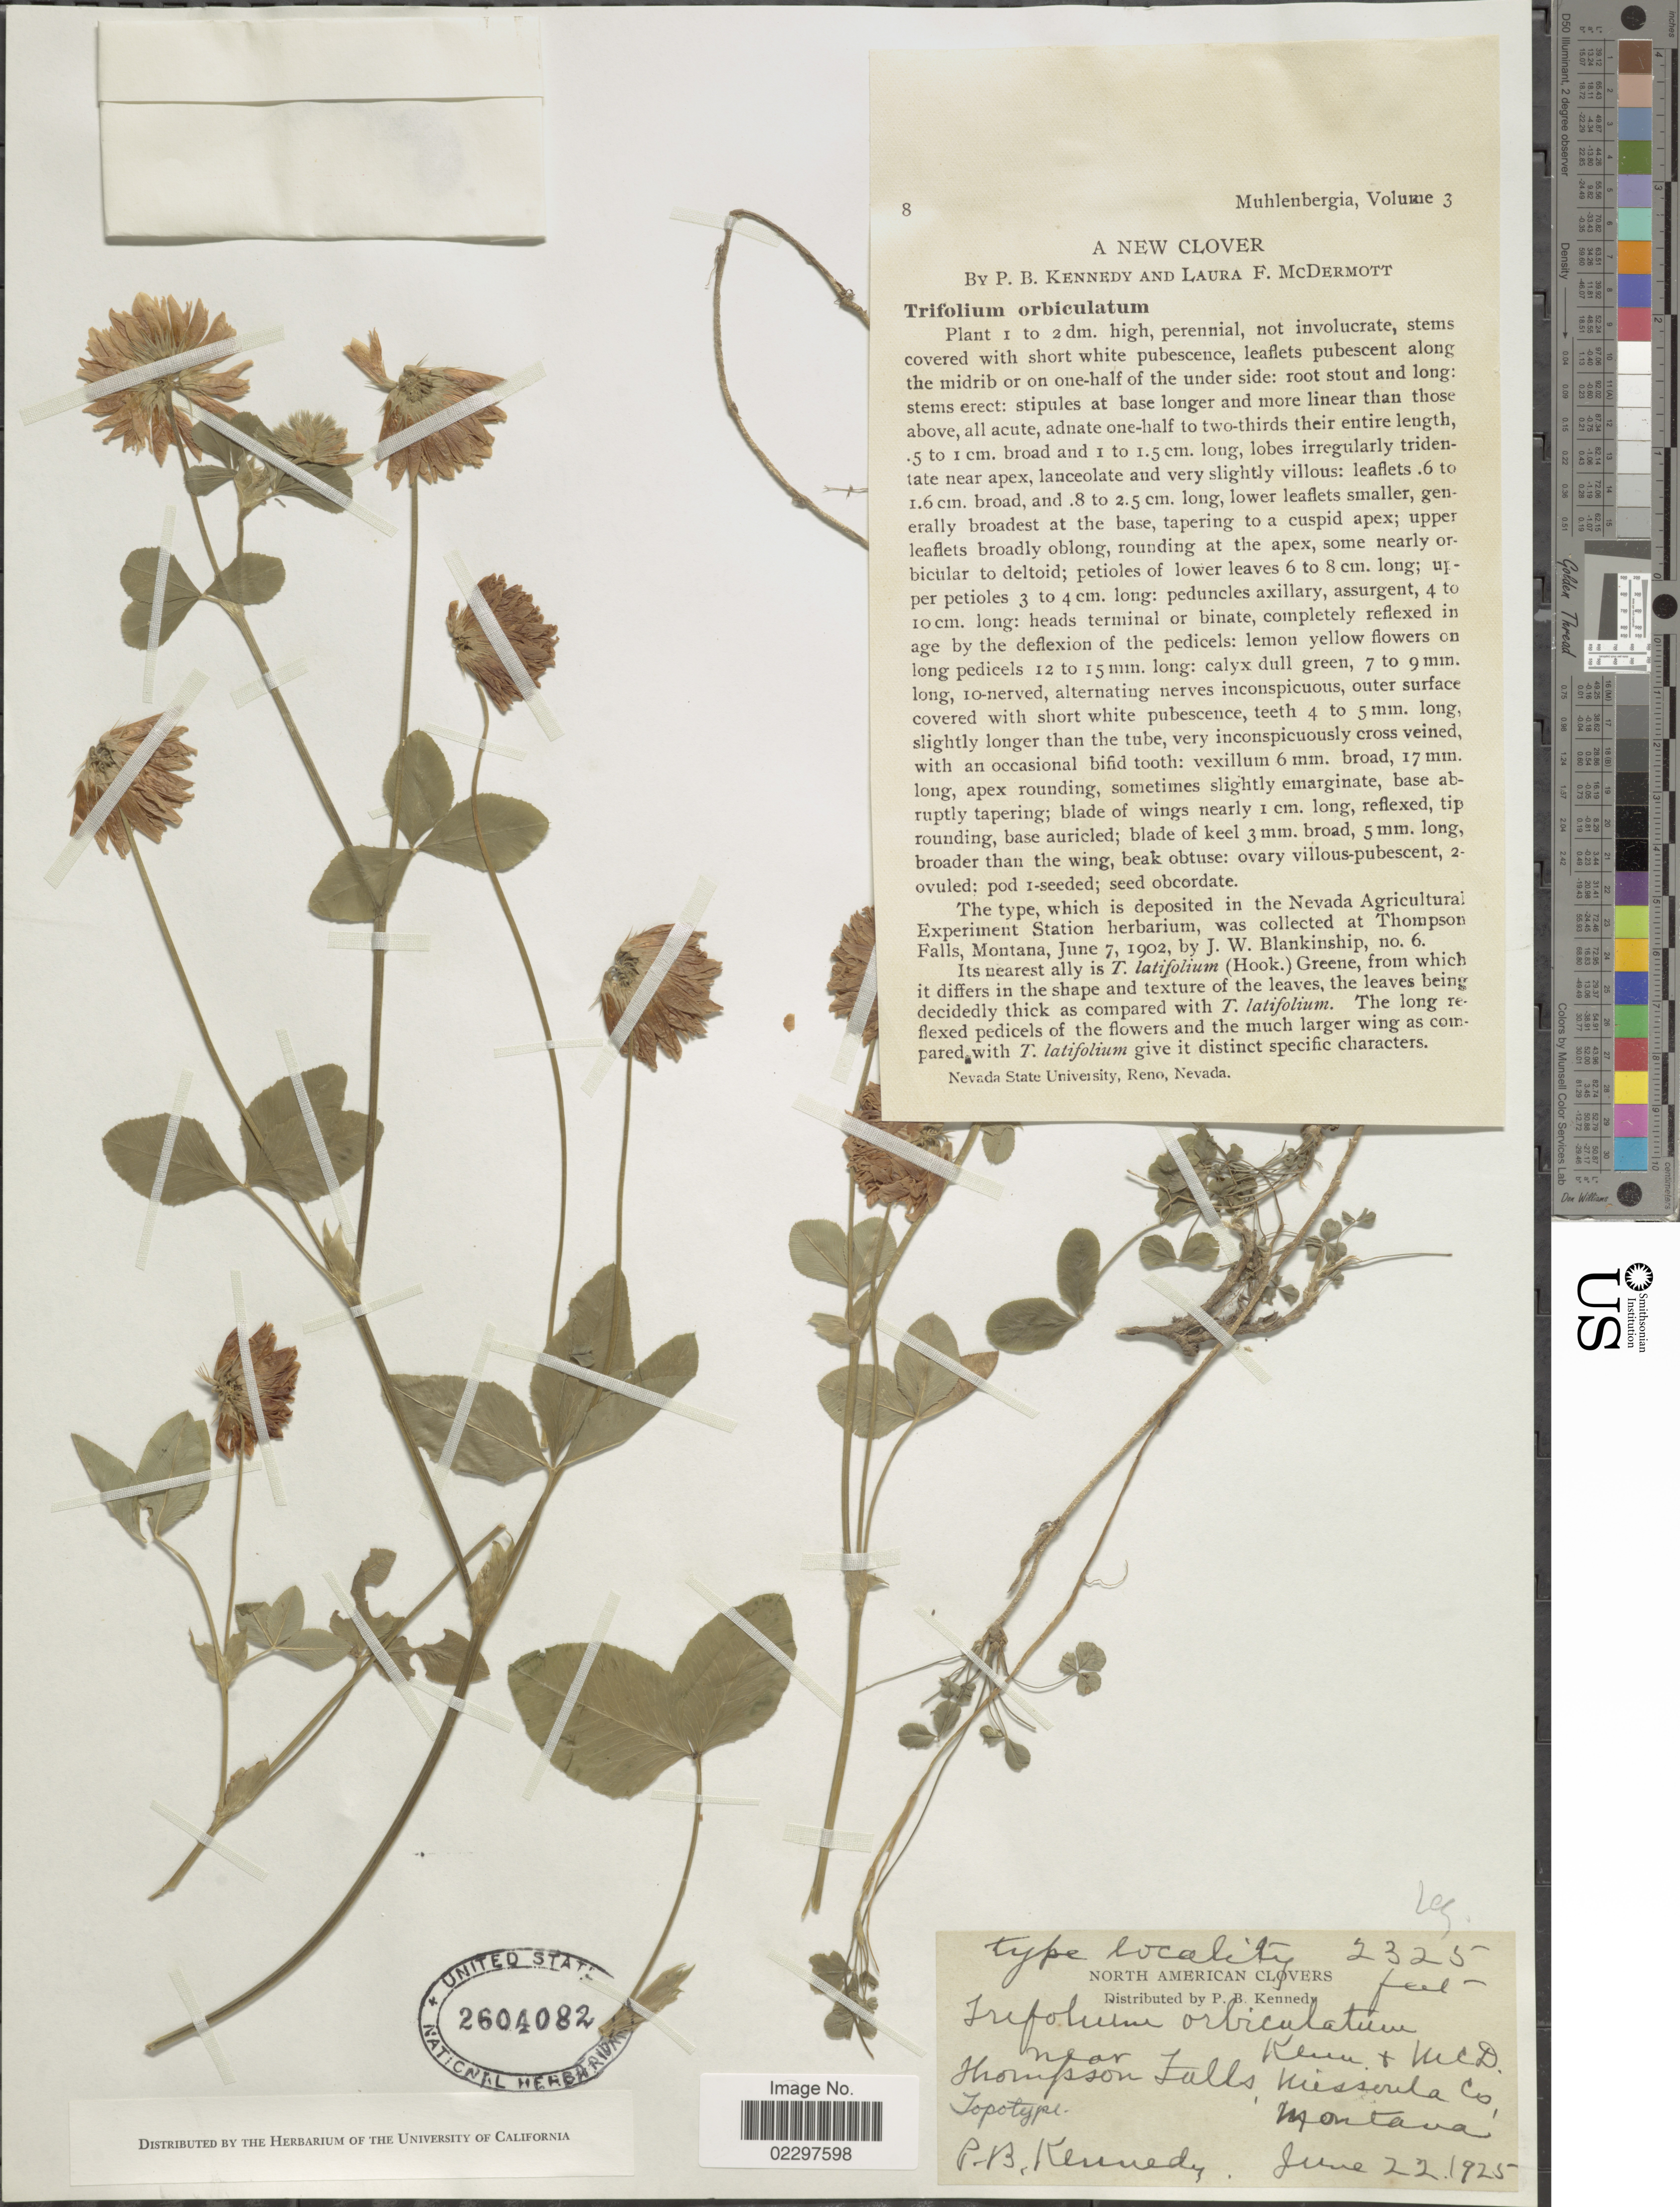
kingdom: Plantae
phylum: Tracheophyta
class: Magnoliopsida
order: Fabales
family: Fabaceae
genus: Trifolium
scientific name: Trifolium orbiculatum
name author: P.B. Kenn. & McDermott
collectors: P. B. Kennedy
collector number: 2325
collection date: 1925-06-22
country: United States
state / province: Montana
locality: Thompson Falls, Missoula Co.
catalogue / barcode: US 2604082